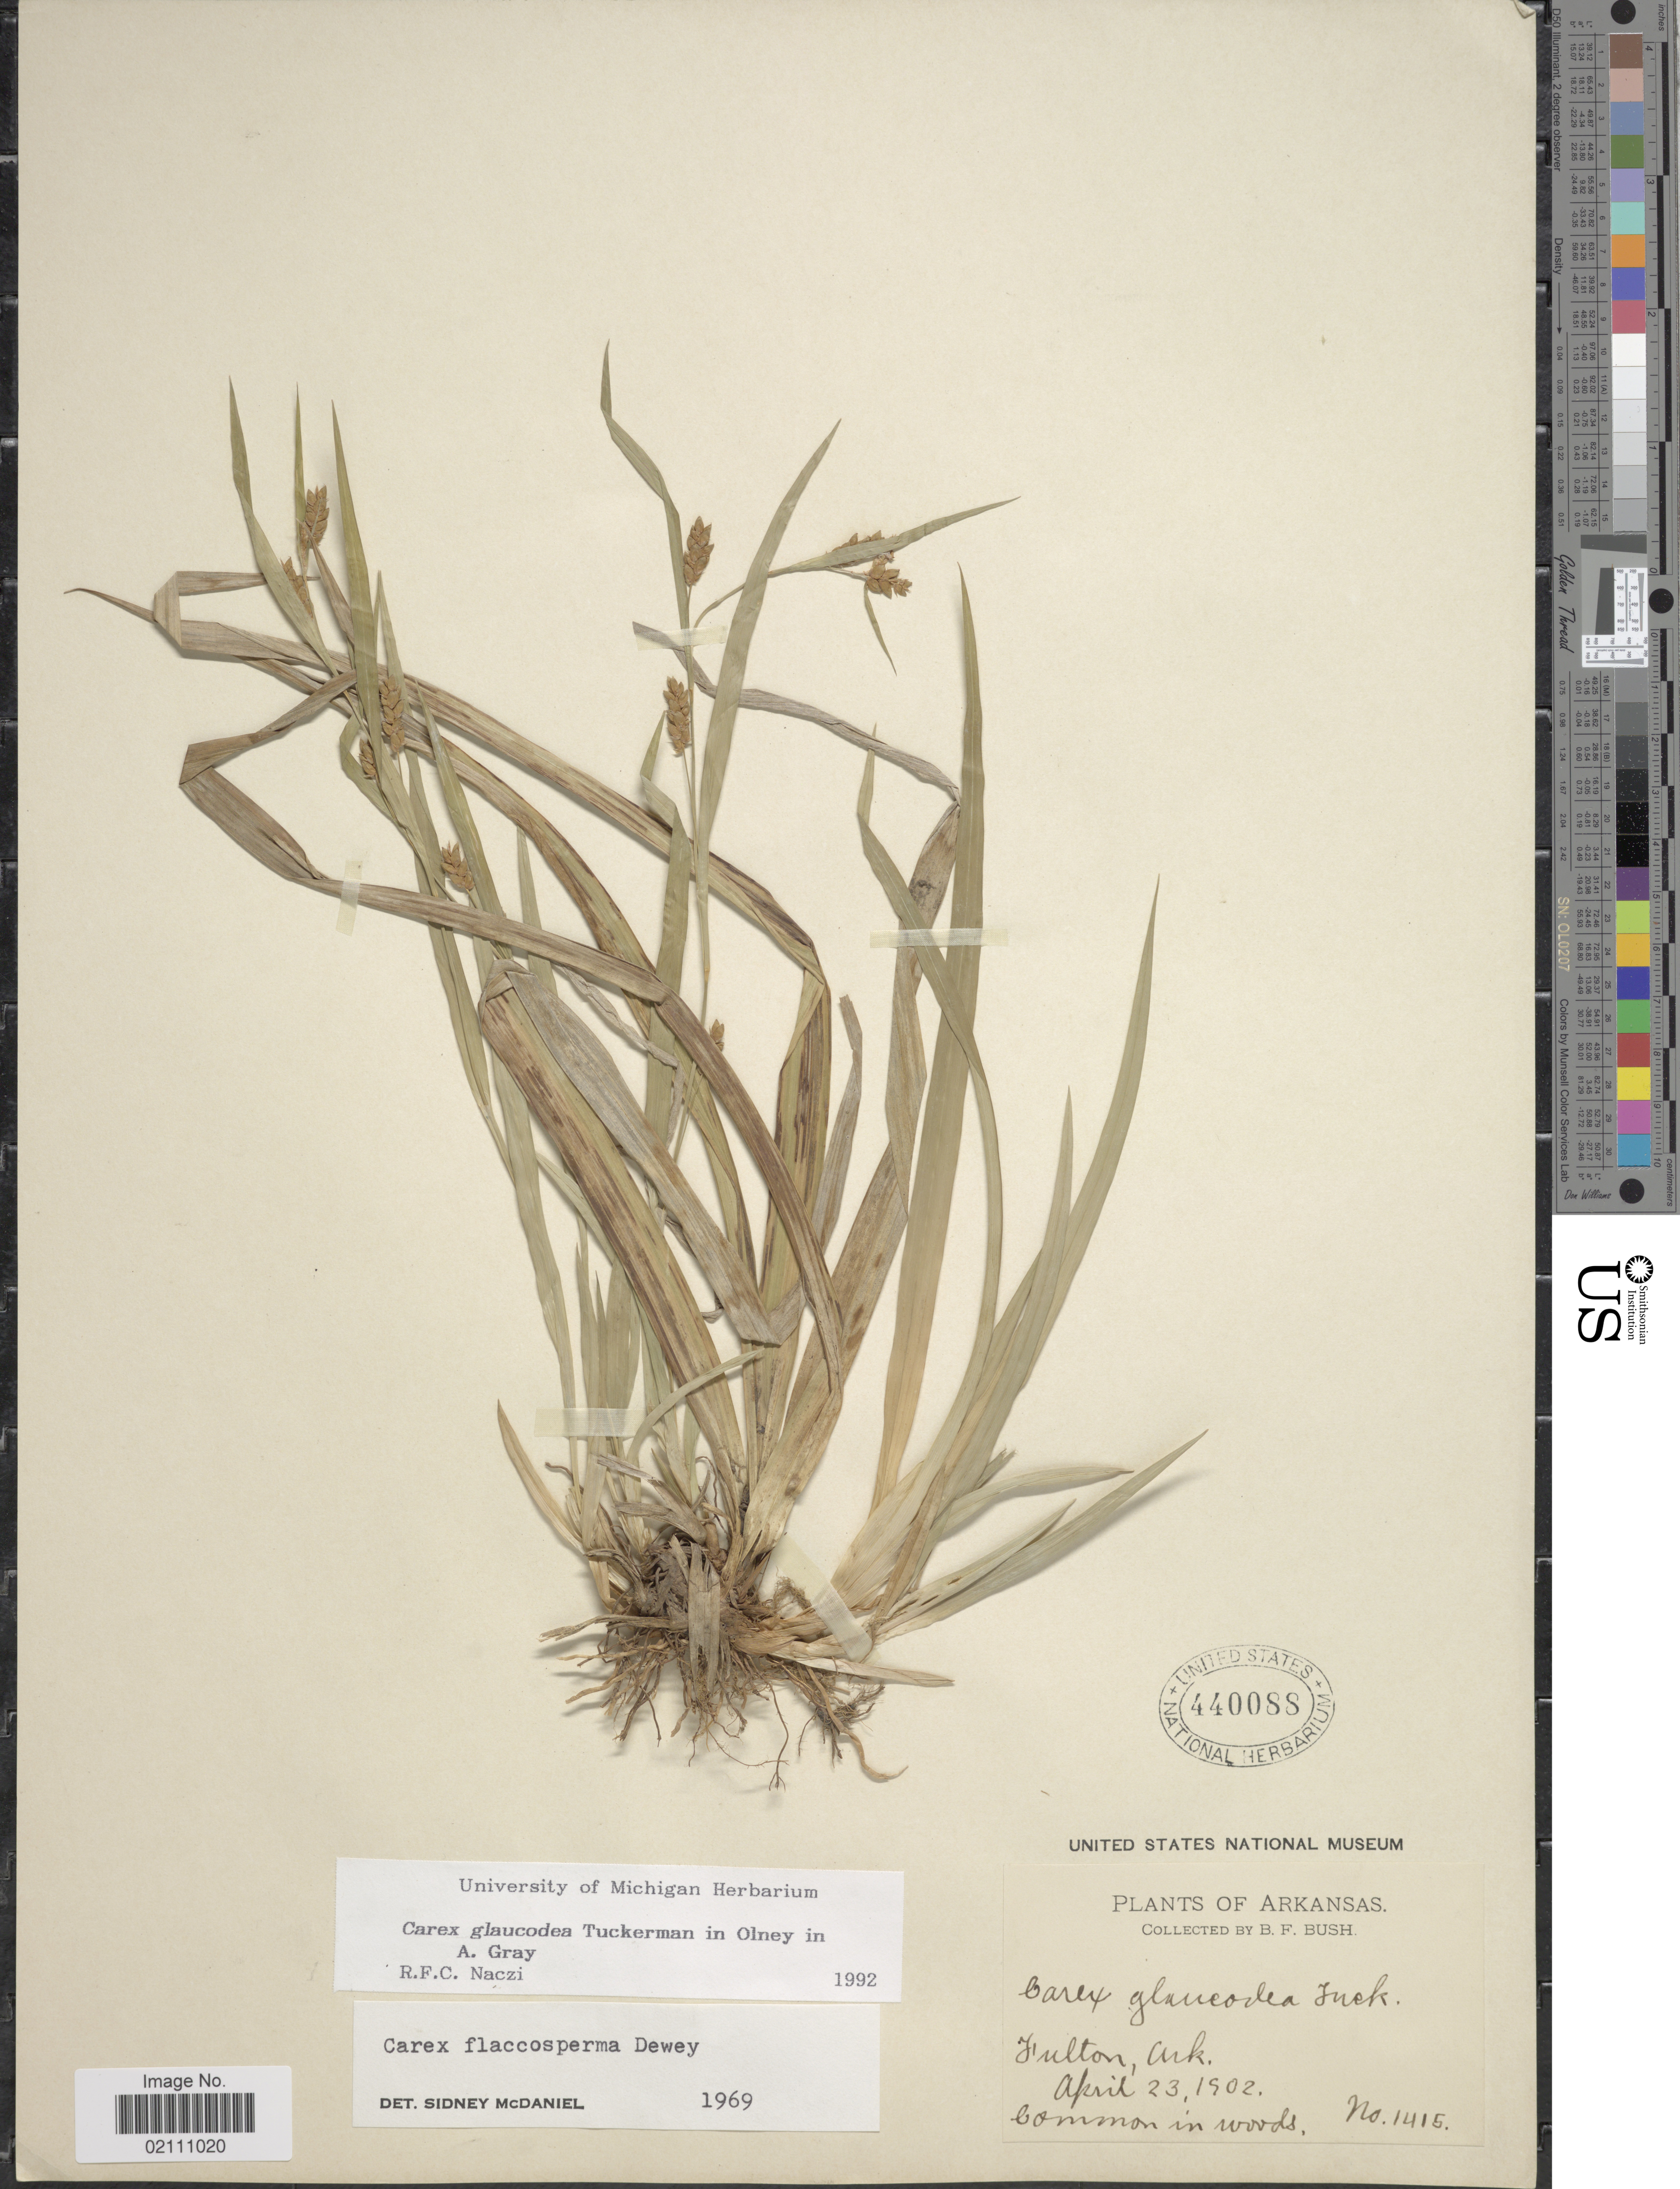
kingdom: Plantae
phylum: Tracheophyta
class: Liliopsida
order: Poales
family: Cyperaceae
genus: Carex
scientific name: Carex glaucodea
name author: Tuck. ex Olney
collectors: B. F. Bush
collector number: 1415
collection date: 1902-04-23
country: United States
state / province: Arkansas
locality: Fulton, Ark.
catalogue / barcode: US 440088